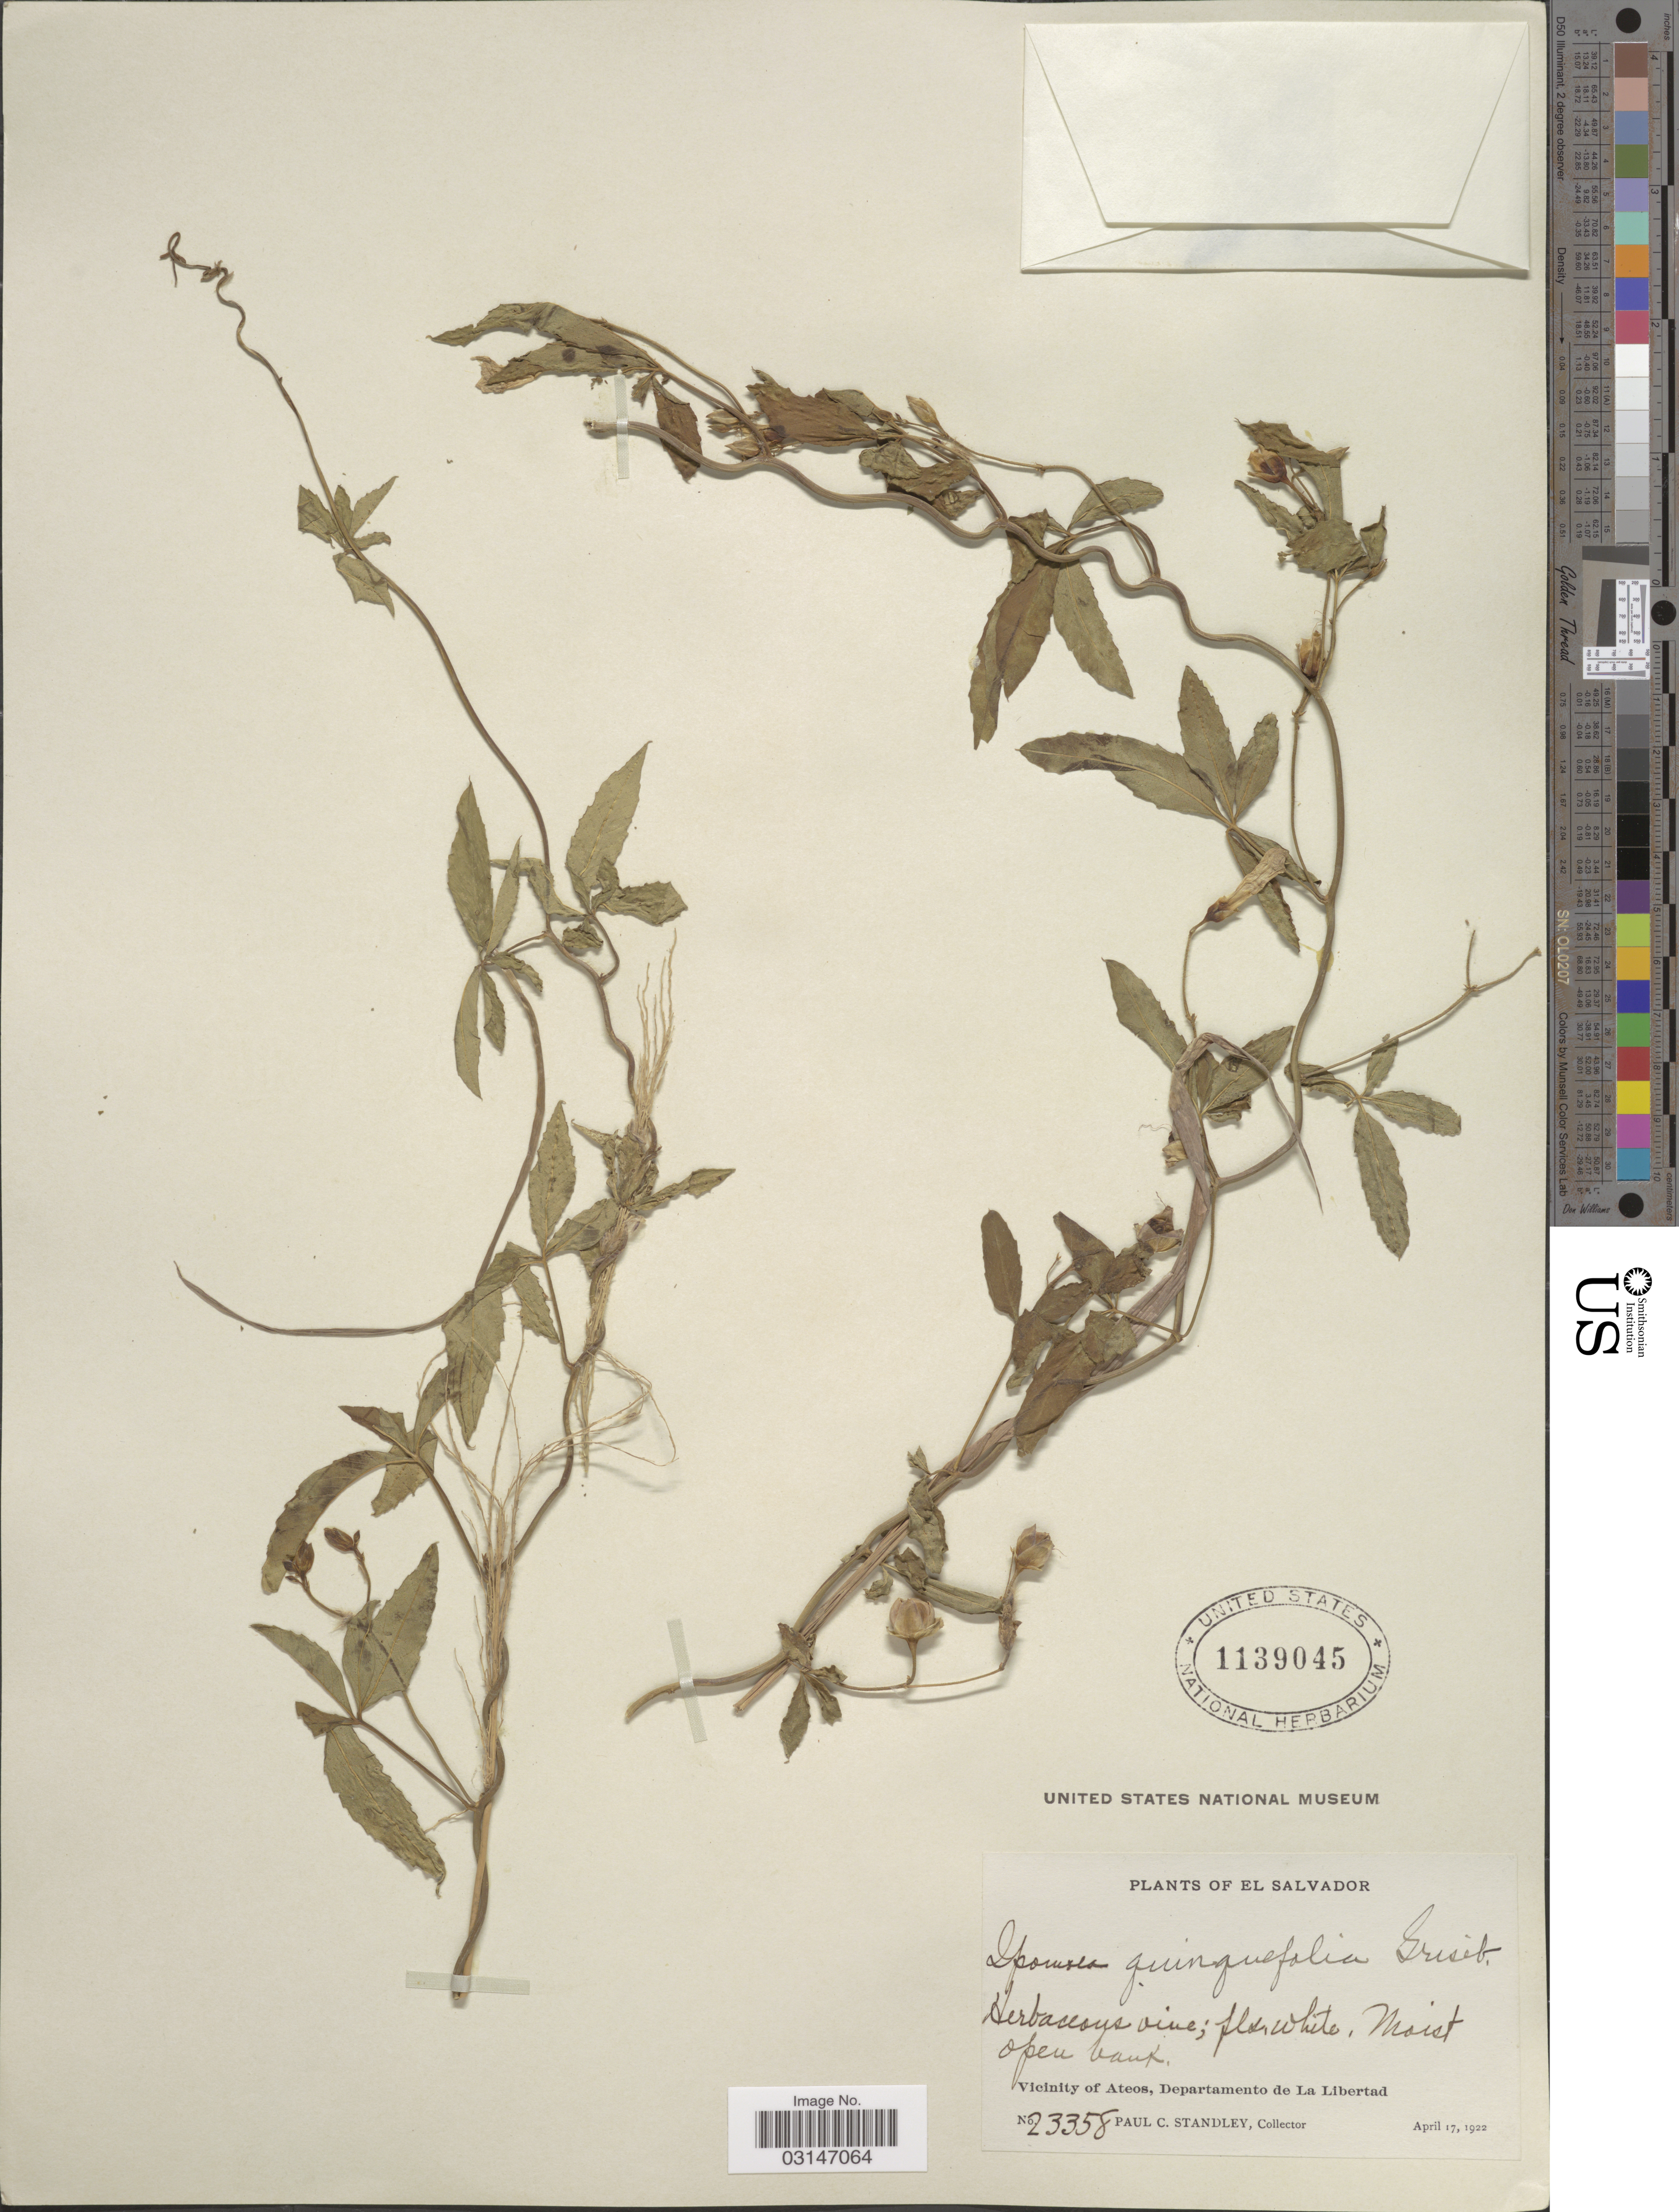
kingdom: Plantae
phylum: Tracheophyta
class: Magnoliopsida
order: Solanales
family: Convolvulaceae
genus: Distimake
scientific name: Distimake quinquefolius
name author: (L.) A. R. Simões & Staples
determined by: Strong, Mark T., (BOT), Smithsonian Institution - National Museum of Natural History (UNITED STATES)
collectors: P. C. Standley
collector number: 23358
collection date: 1922-04-17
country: El Salvador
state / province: La Libertad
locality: Vicinity of Ateos, Departamento de La Libertad.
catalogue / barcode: US 1139045